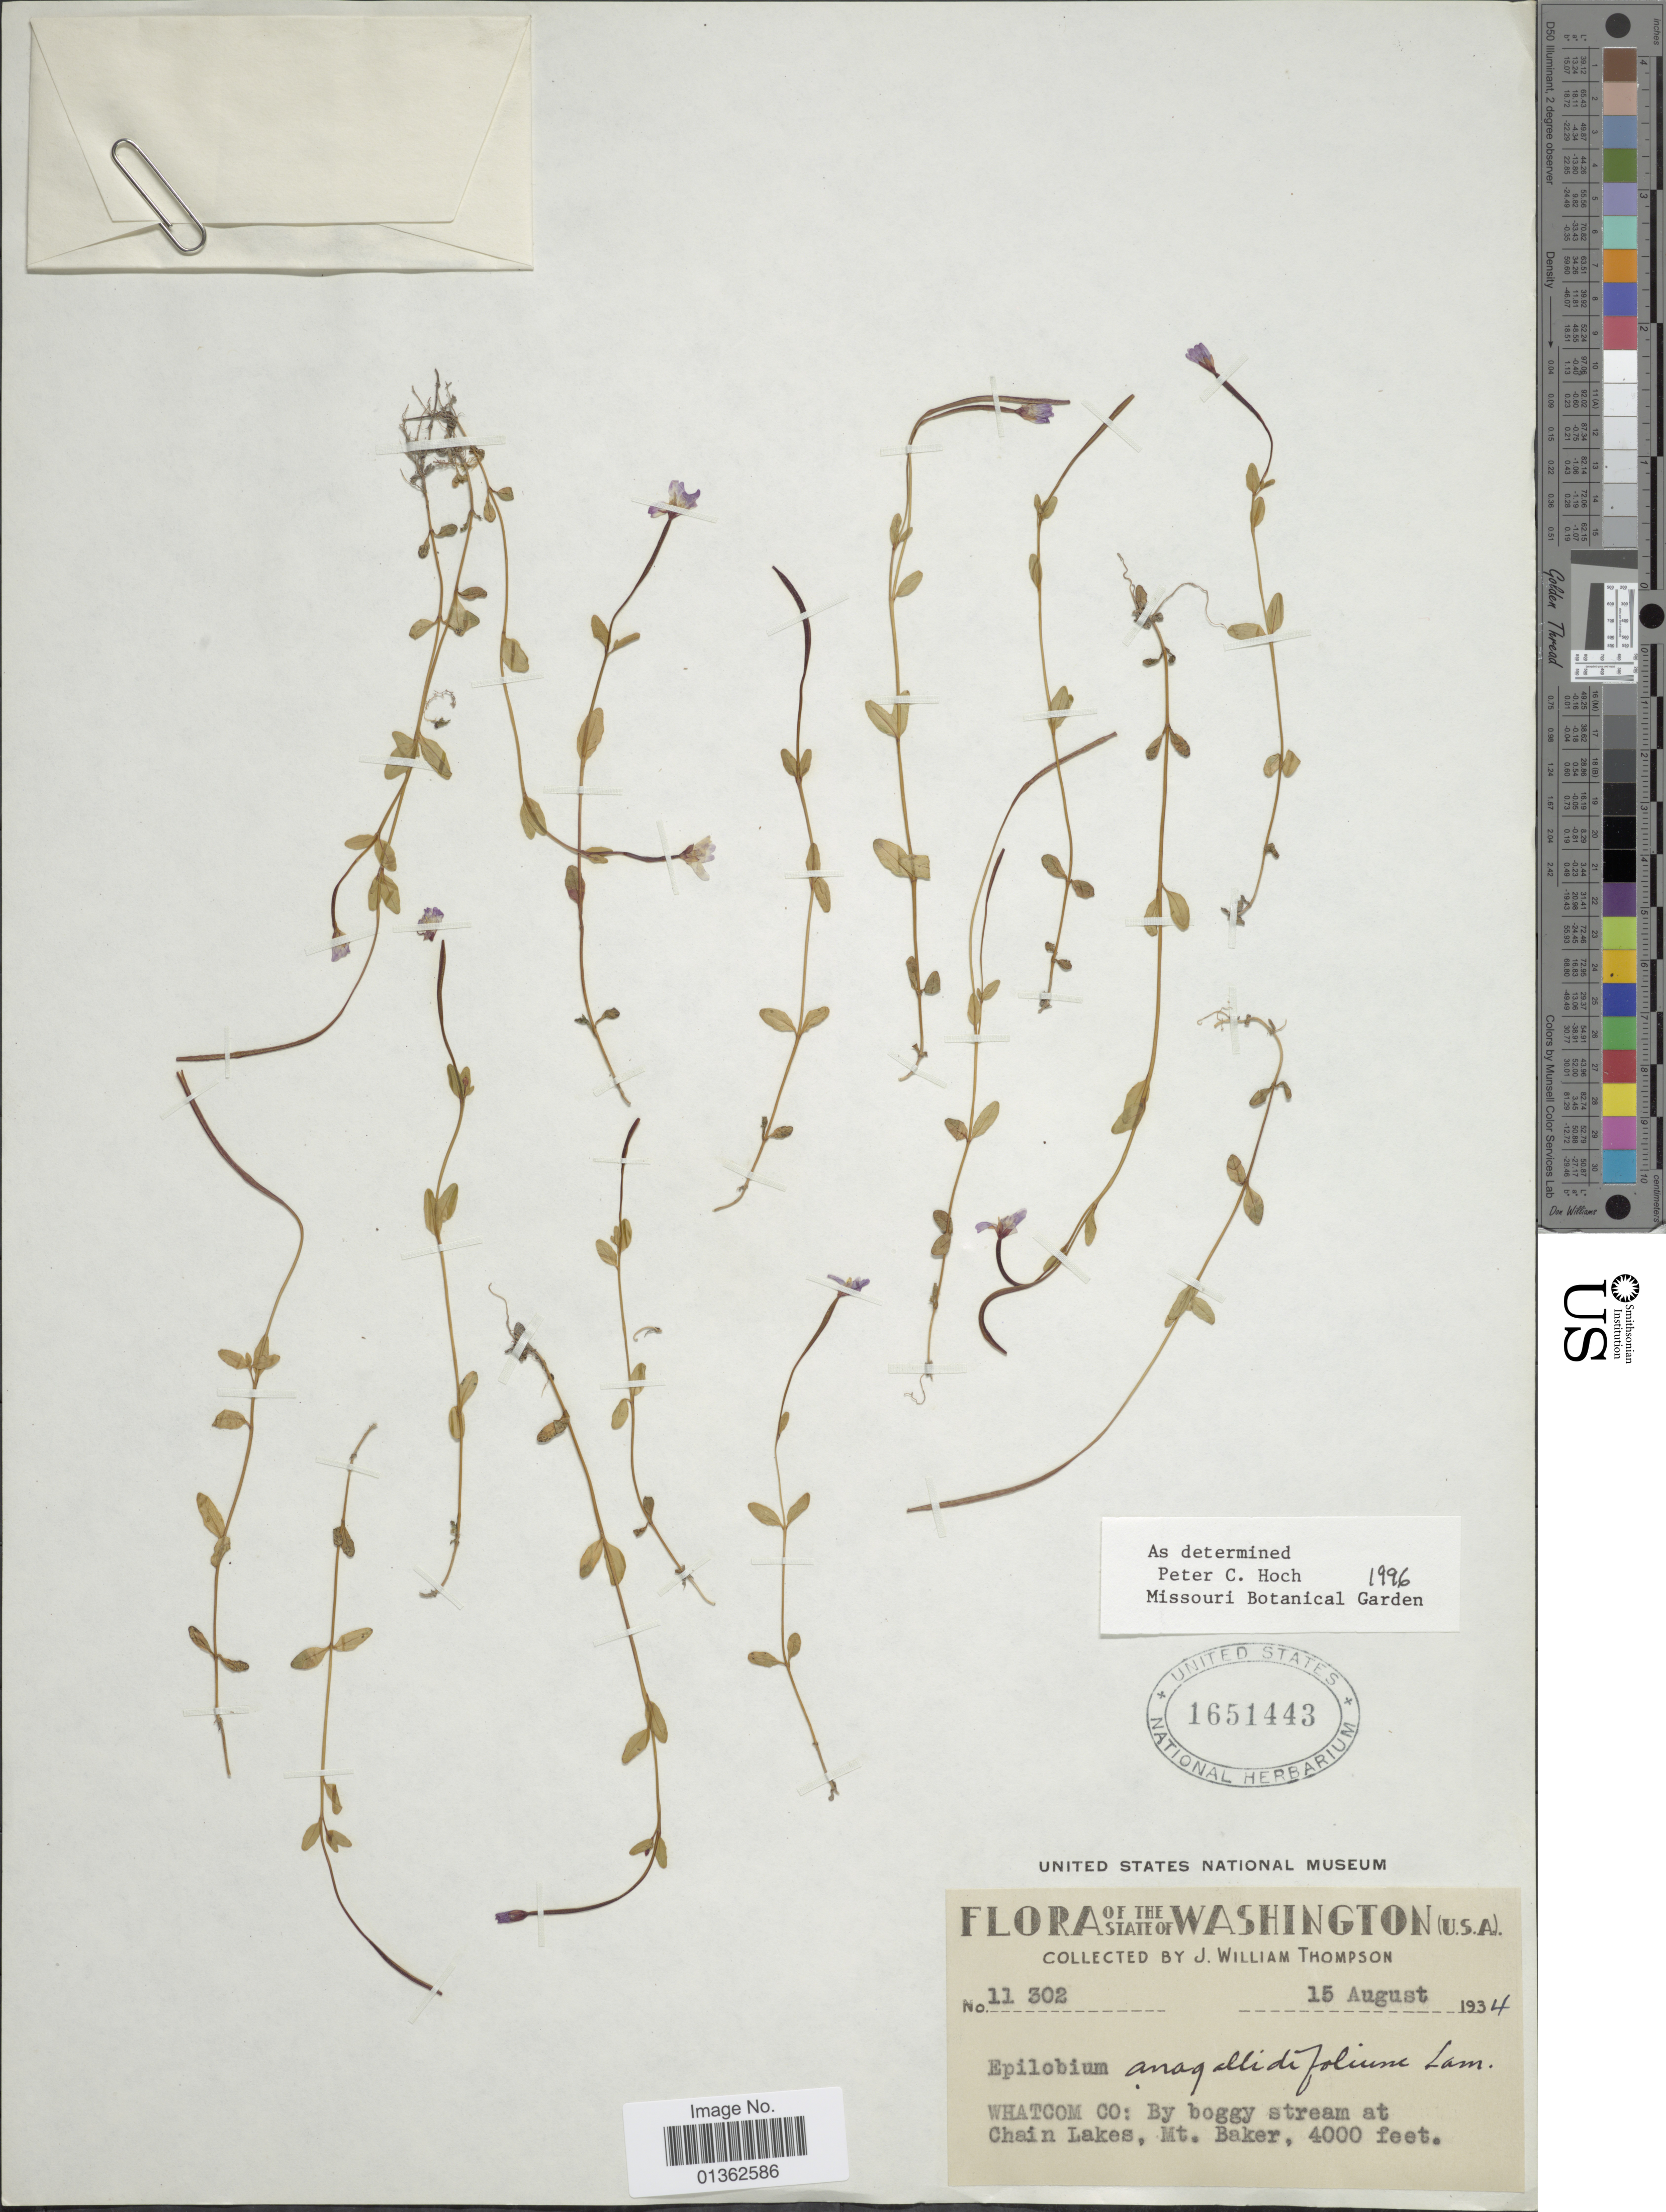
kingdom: Plantae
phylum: Tracheophyta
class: Magnoliopsida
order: Myrtales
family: Onagraceae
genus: Epilobium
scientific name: Epilobium anagallidifolium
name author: Lam.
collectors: J. W. Thompson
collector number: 11302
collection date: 1934-08-15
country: United States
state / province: Washington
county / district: Whitman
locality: Whatcom Co: By boggy stream at Chain Lakes, Mt. Baker.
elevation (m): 1219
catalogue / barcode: US 1651443